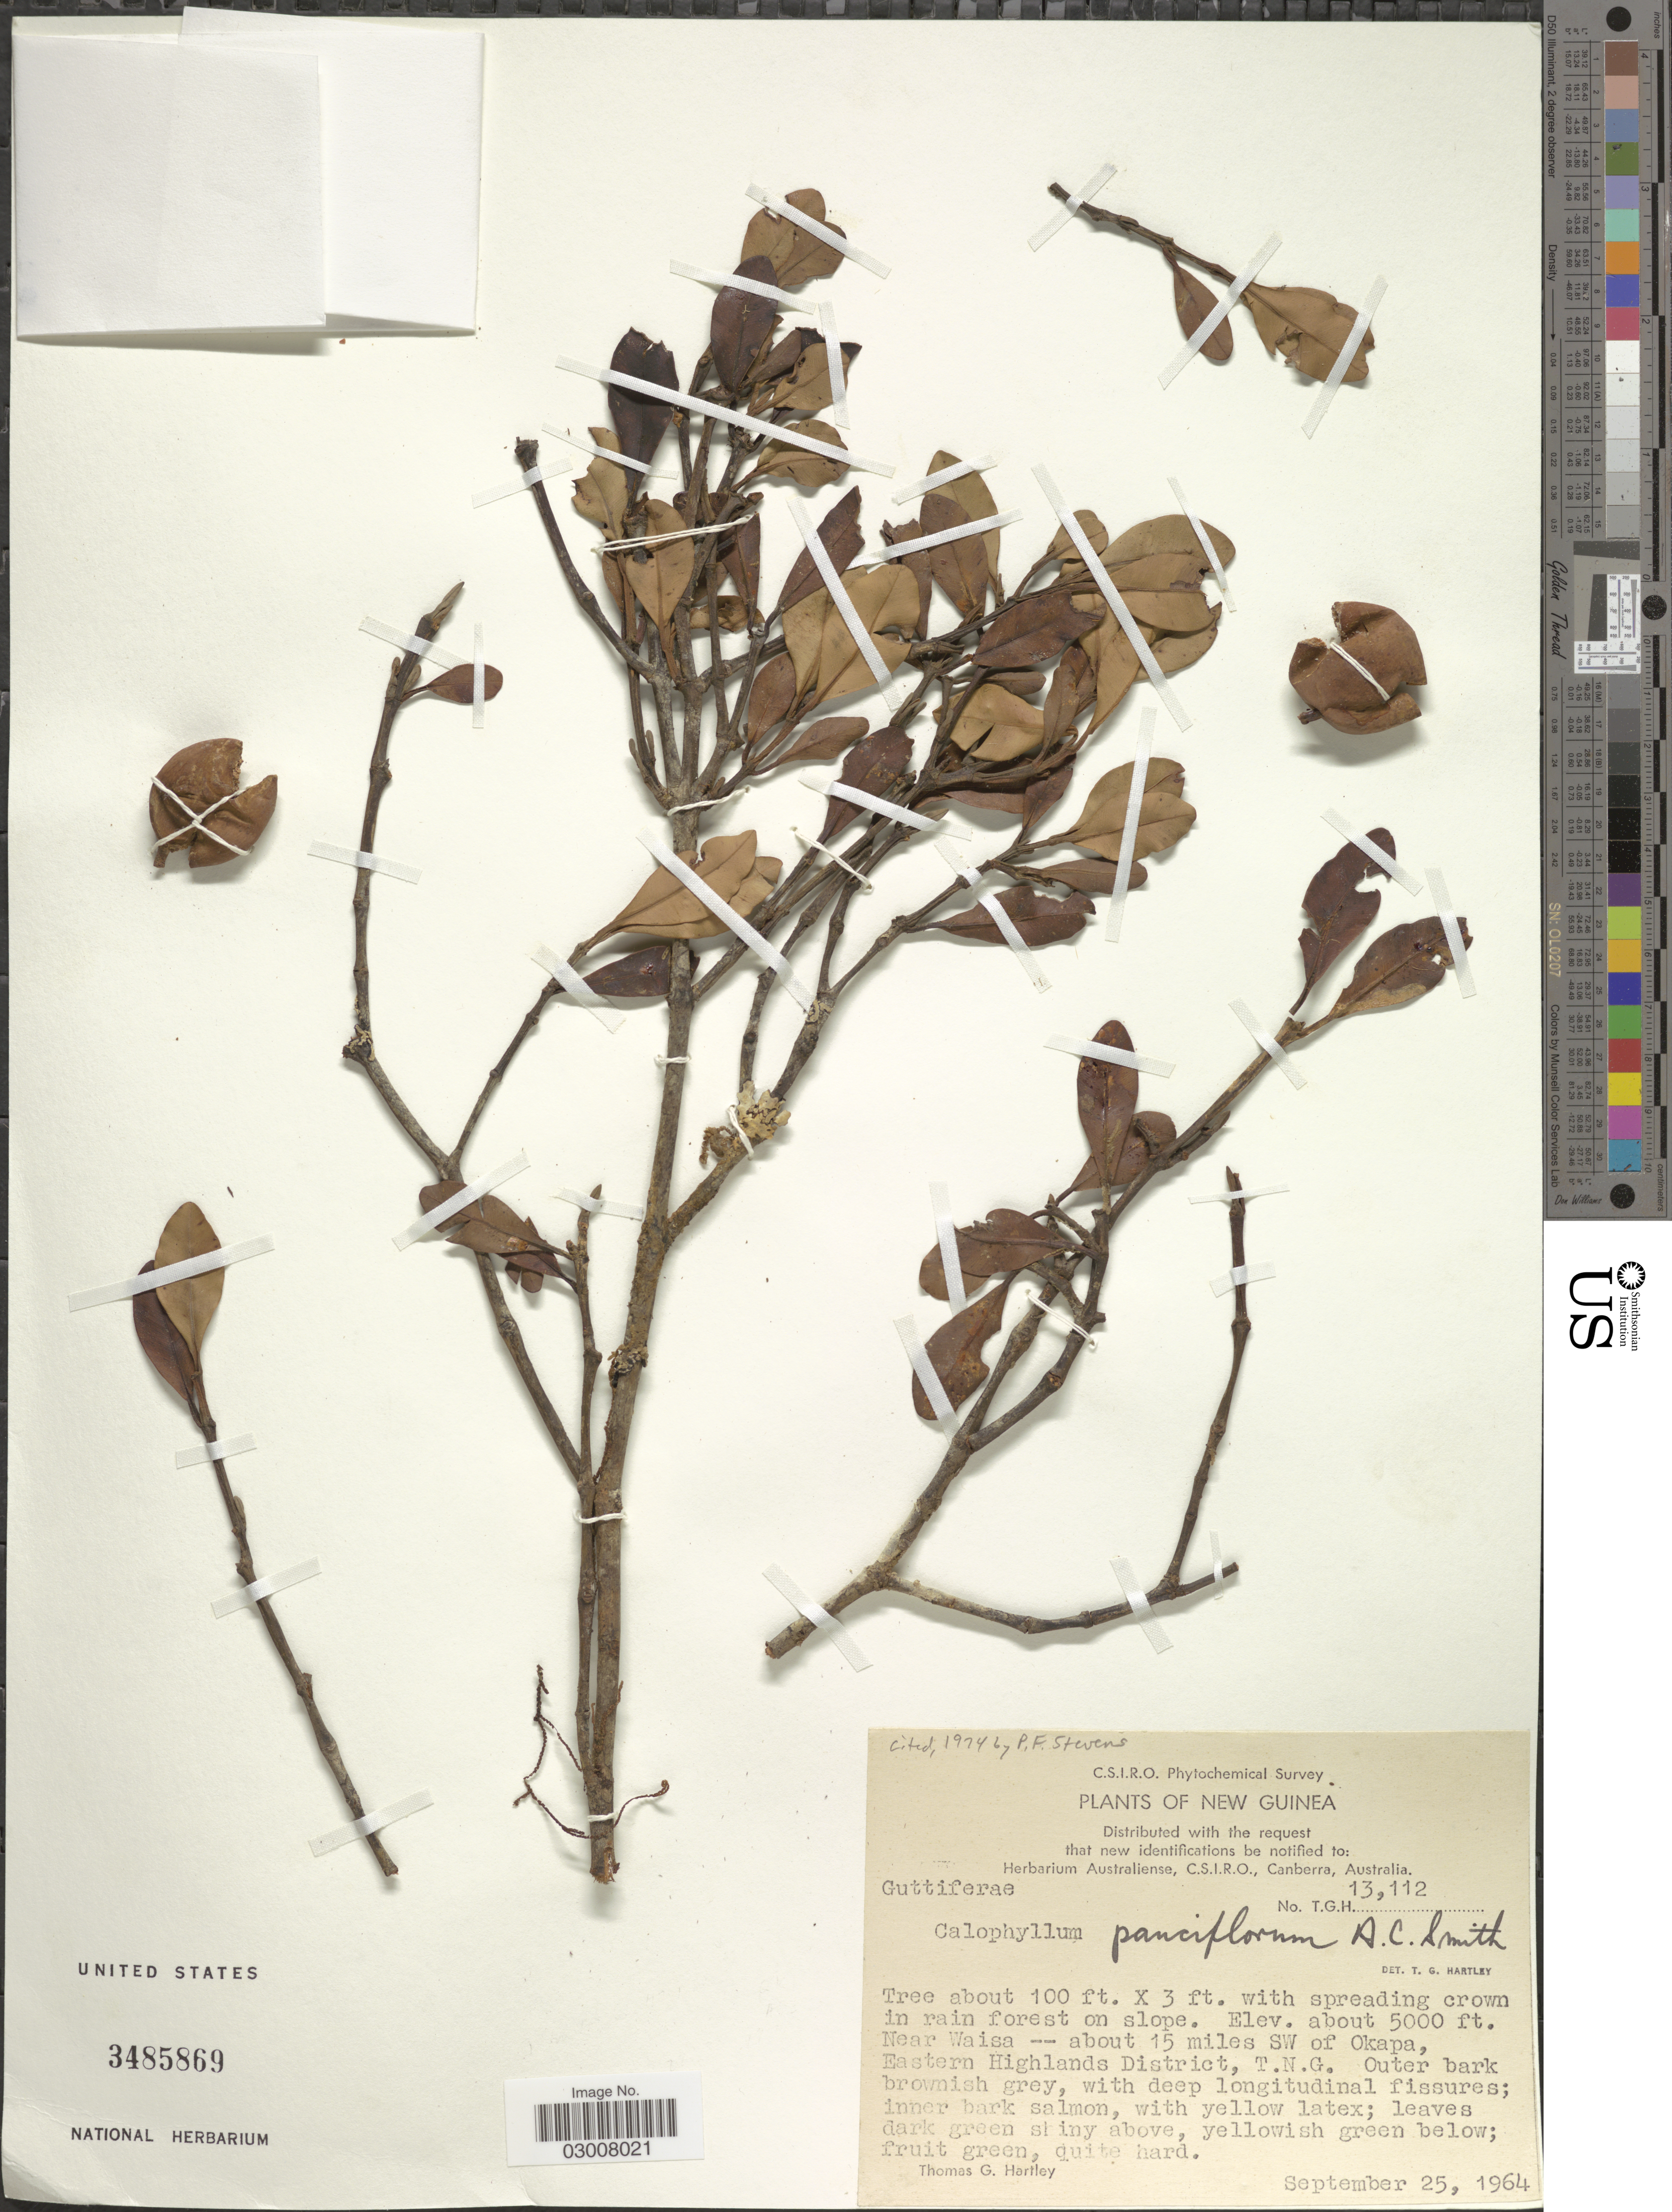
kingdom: Plantae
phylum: Tracheophyta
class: Magnoliopsida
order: Malpighiales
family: Calophyllaceae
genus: Calophyllum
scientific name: Calophyllum pauciflorum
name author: A.C. Sm.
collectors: T. G. Hartley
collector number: TGH13112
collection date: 1964-09-25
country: Papua New Guinea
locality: New Guinea, Near Waisa -- about 15 miles SW of Okapa, Eastern Highlands District, T.N.G.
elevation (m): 1524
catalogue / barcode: US 3485869